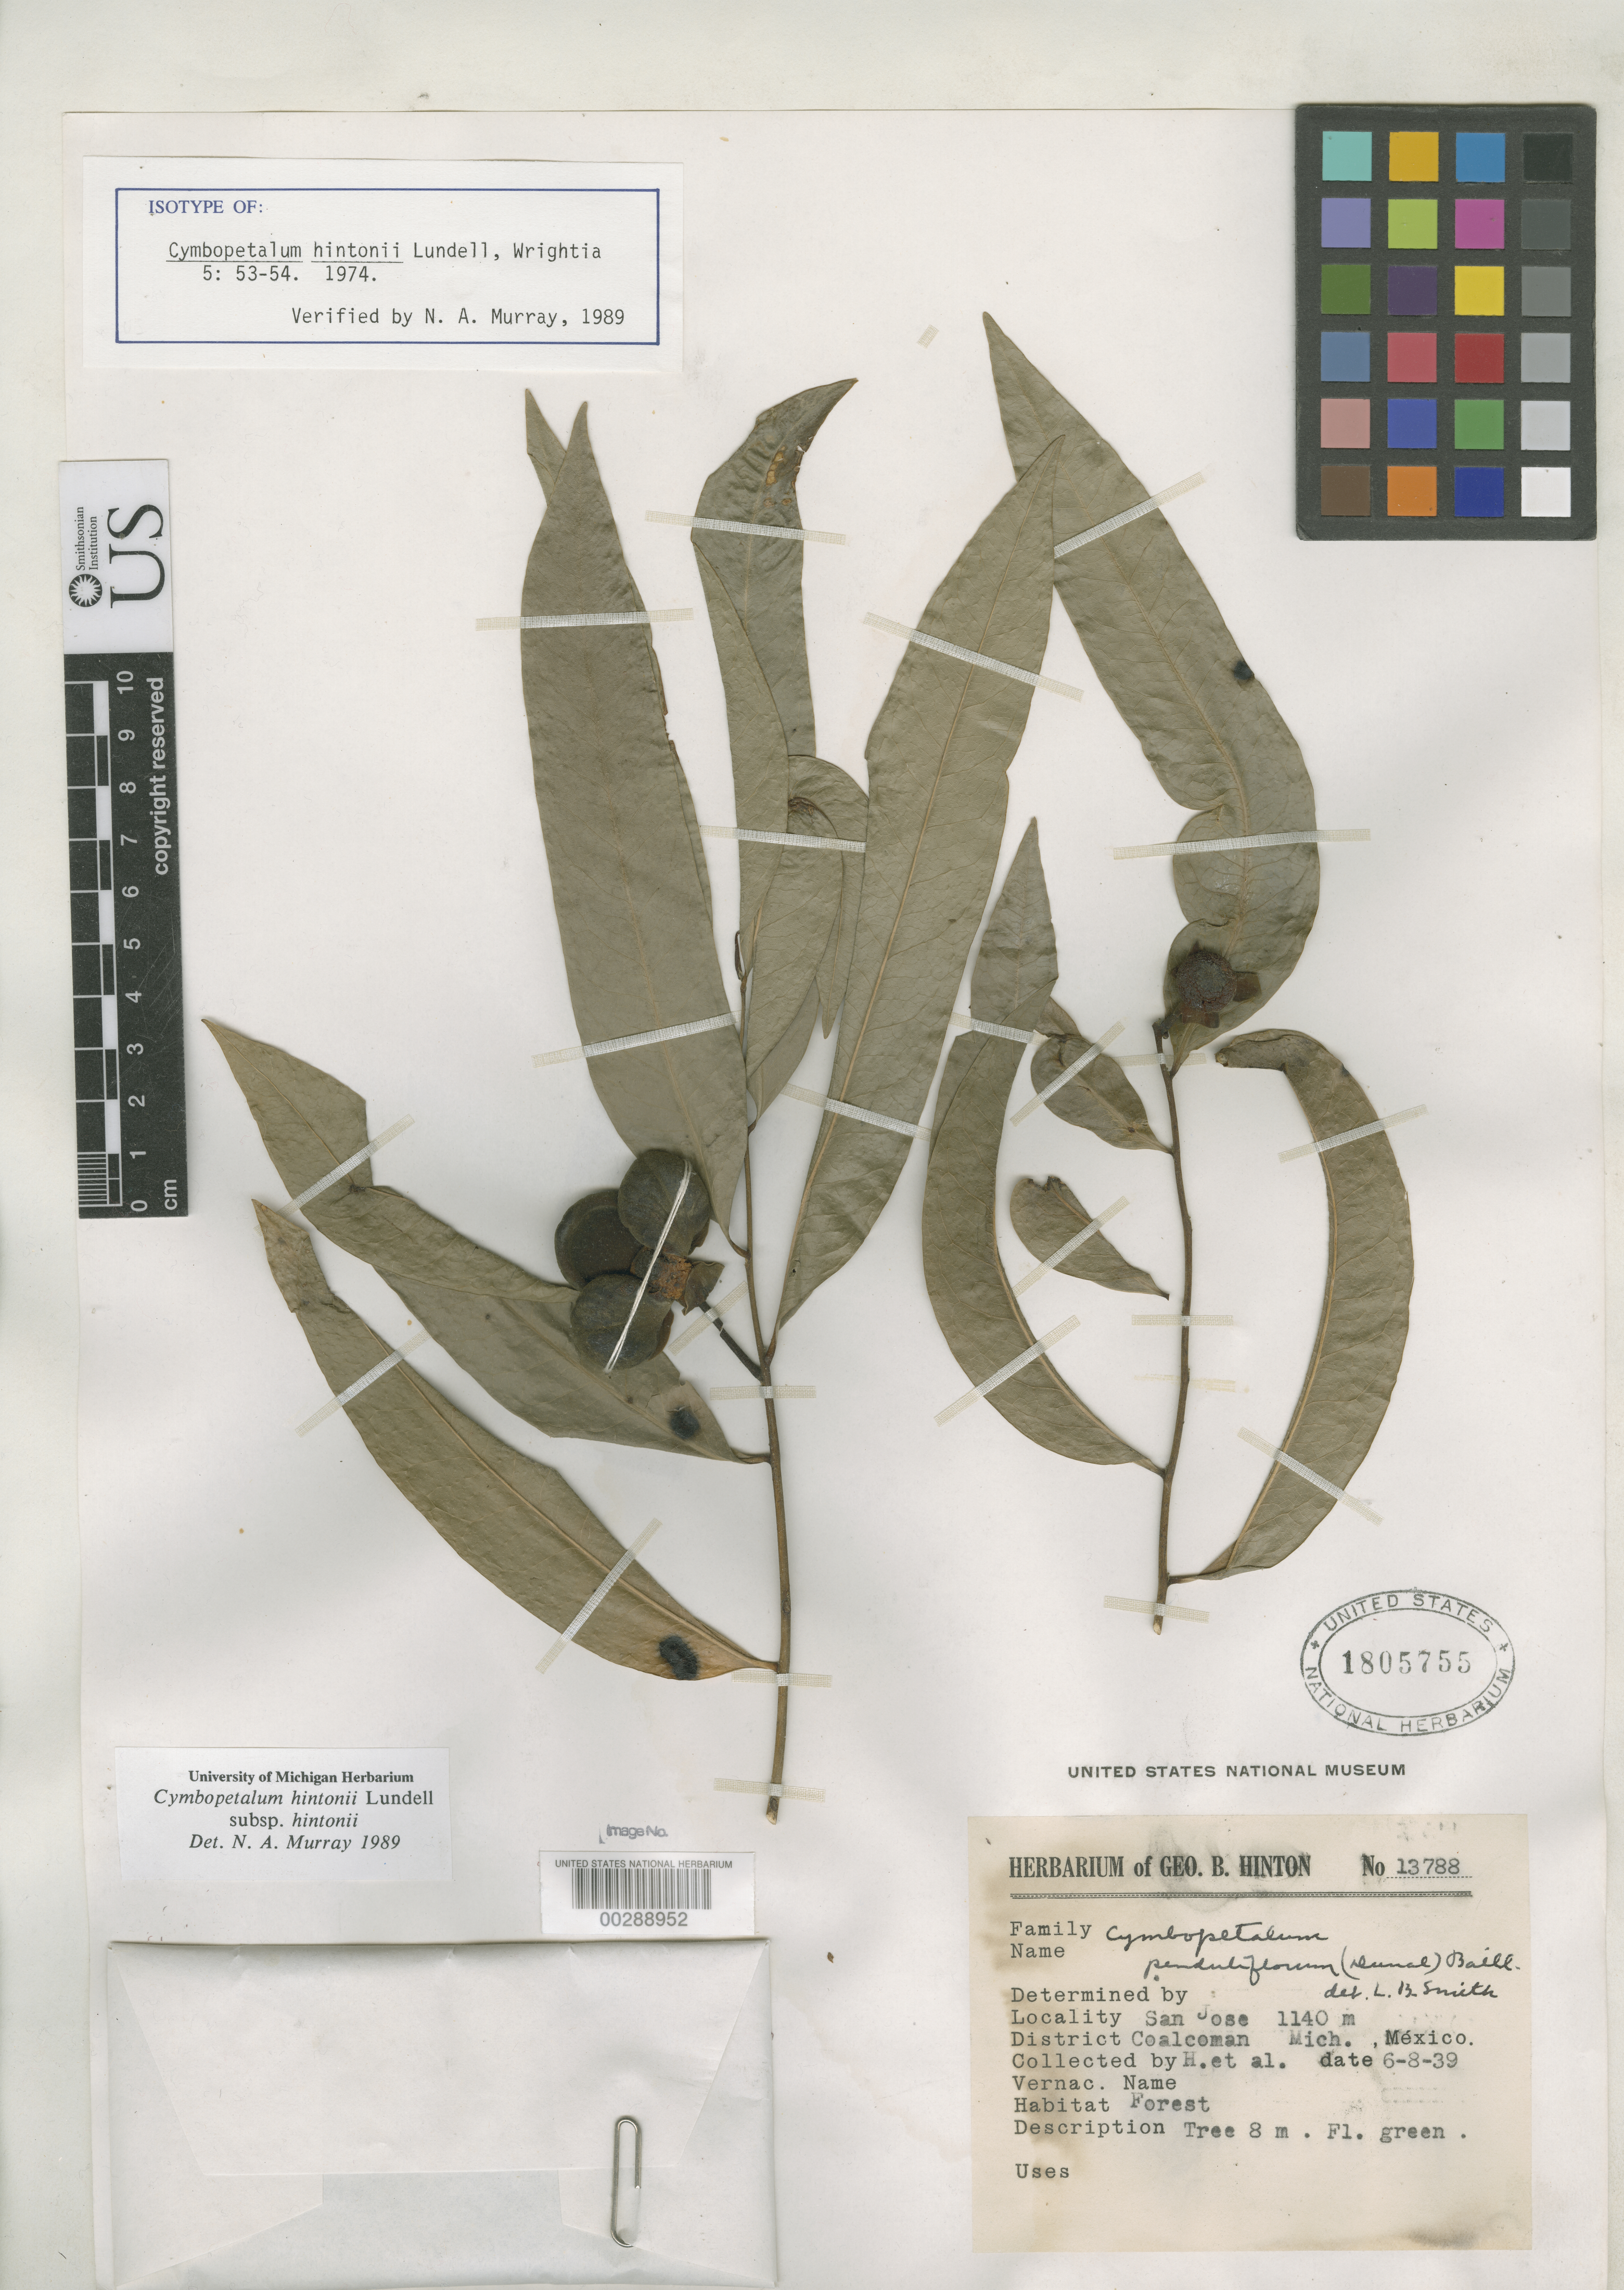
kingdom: Plantae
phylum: Tracheophyta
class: Magnoliopsida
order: Magnoliales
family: Annonaceae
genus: Cymbopetalum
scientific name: Cymbopetalum hintonii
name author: Lundell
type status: Isotype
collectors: G. B. Hinton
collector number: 13788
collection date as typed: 08 Jun 1939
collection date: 1939-06-08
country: Mexico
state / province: Michoacán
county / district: Coalcoman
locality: San José.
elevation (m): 1140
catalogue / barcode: US 1805755